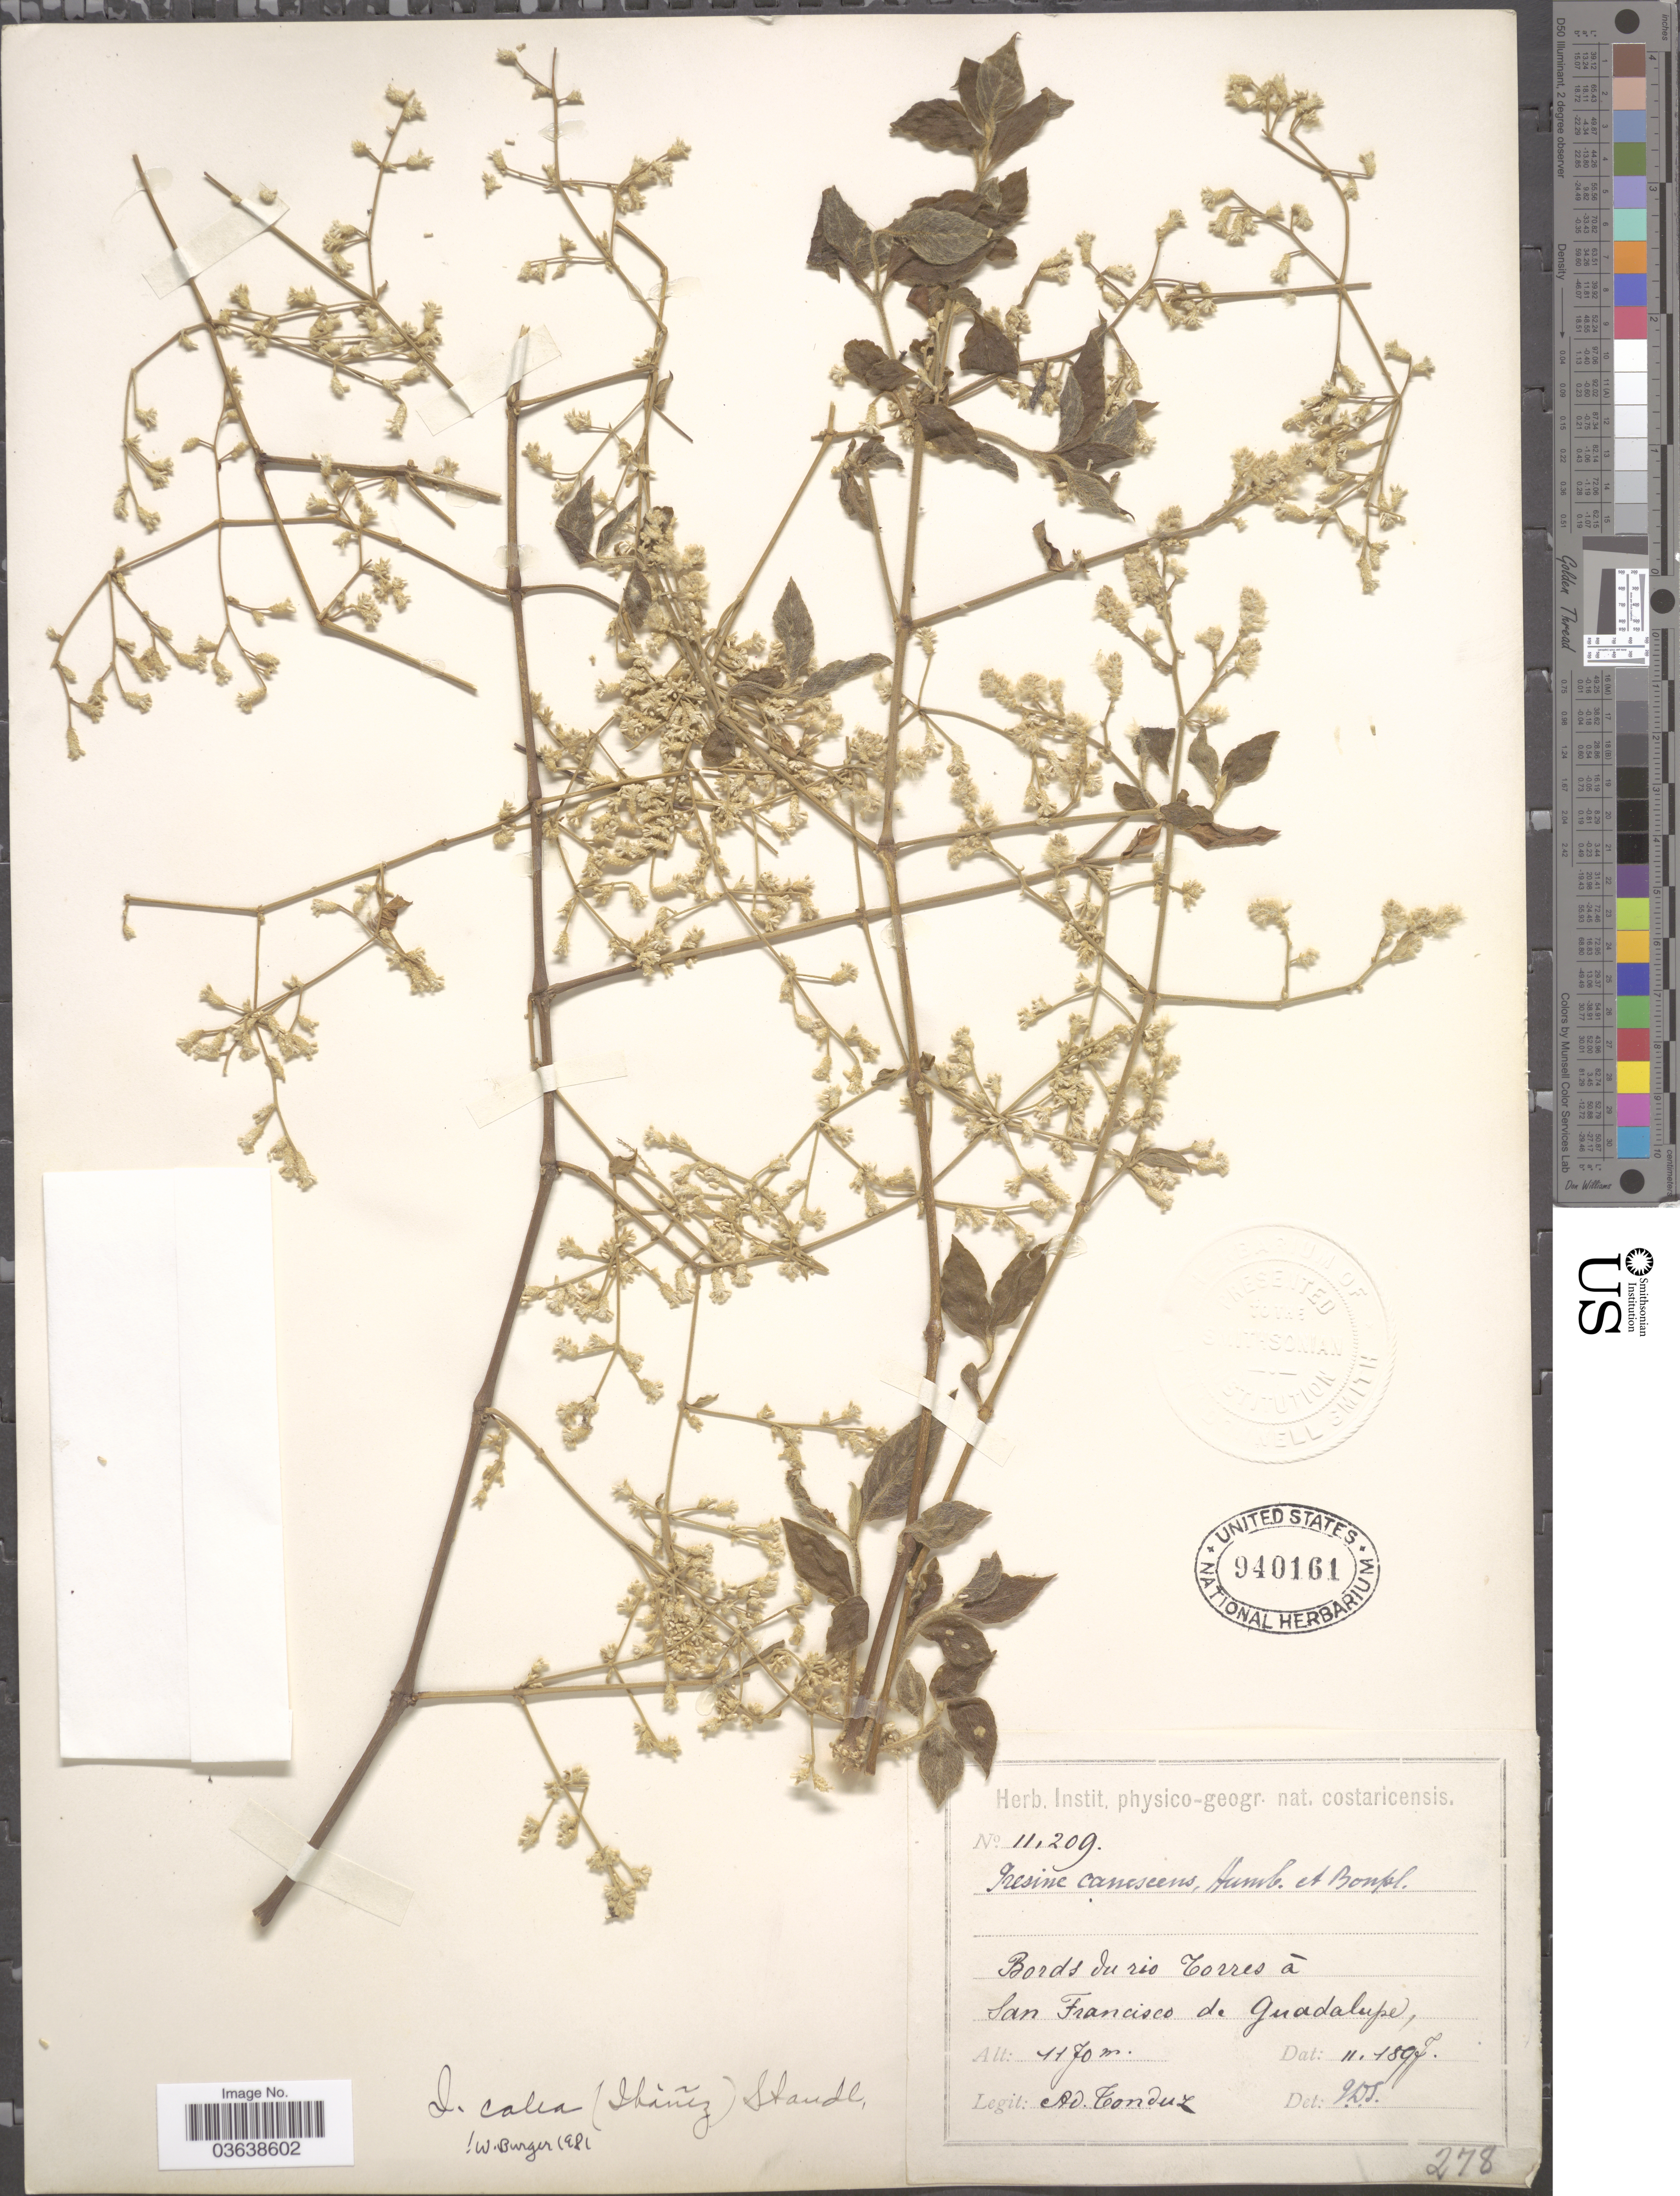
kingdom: Plantae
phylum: Tracheophyta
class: Magnoliopsida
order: Caryophyllales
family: Amaranthaceae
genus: Iresine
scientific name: Iresine calea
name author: (Ibáñez) Standl.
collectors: A. Tonduz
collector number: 11209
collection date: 1897-11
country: Costa Rica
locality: Bords du rio Torres á San Francisco de Guadalupe.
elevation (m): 1170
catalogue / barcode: US 940161